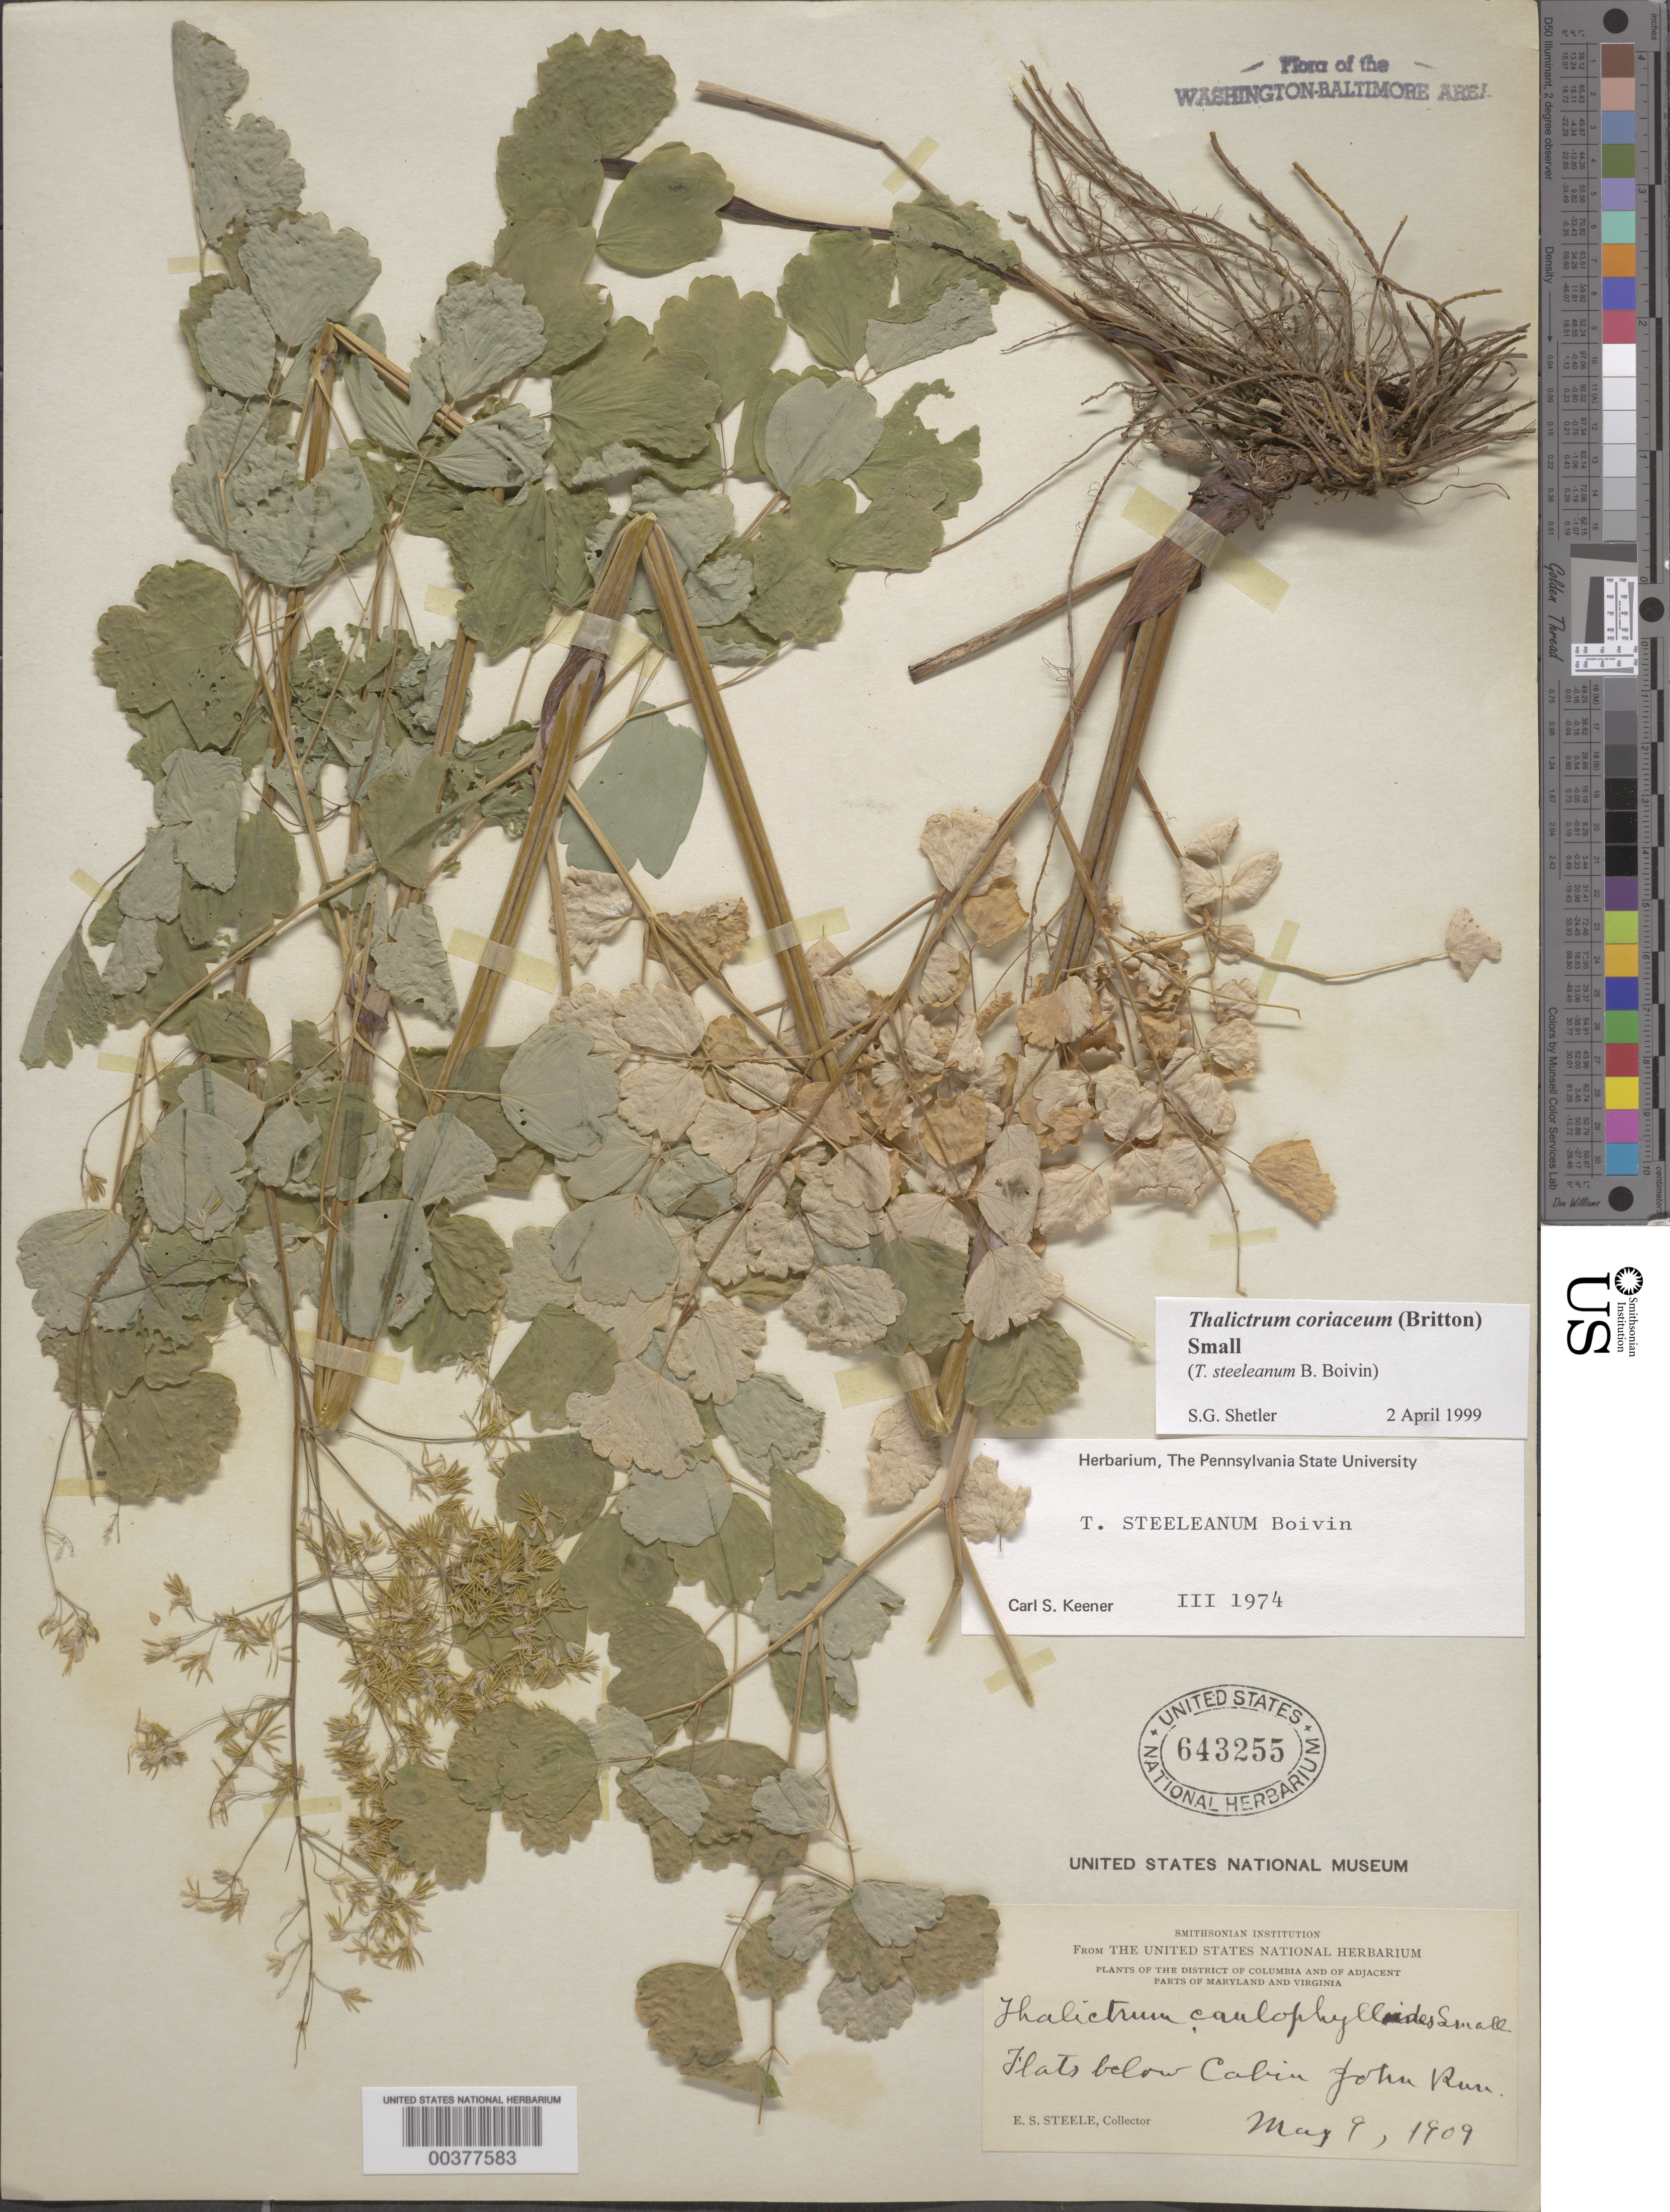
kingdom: Plantae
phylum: Tracheophyta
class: Magnoliopsida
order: Ranunculales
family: Ranunculaceae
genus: Thalictrum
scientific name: Thalictrum coriaceum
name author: (Britton) Small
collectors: E. Steele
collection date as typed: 09 May 1909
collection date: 1909-05-09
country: United States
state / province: Maryland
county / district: Montgomery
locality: Below Cabin John Run C. & O. Canal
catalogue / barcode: US 643255